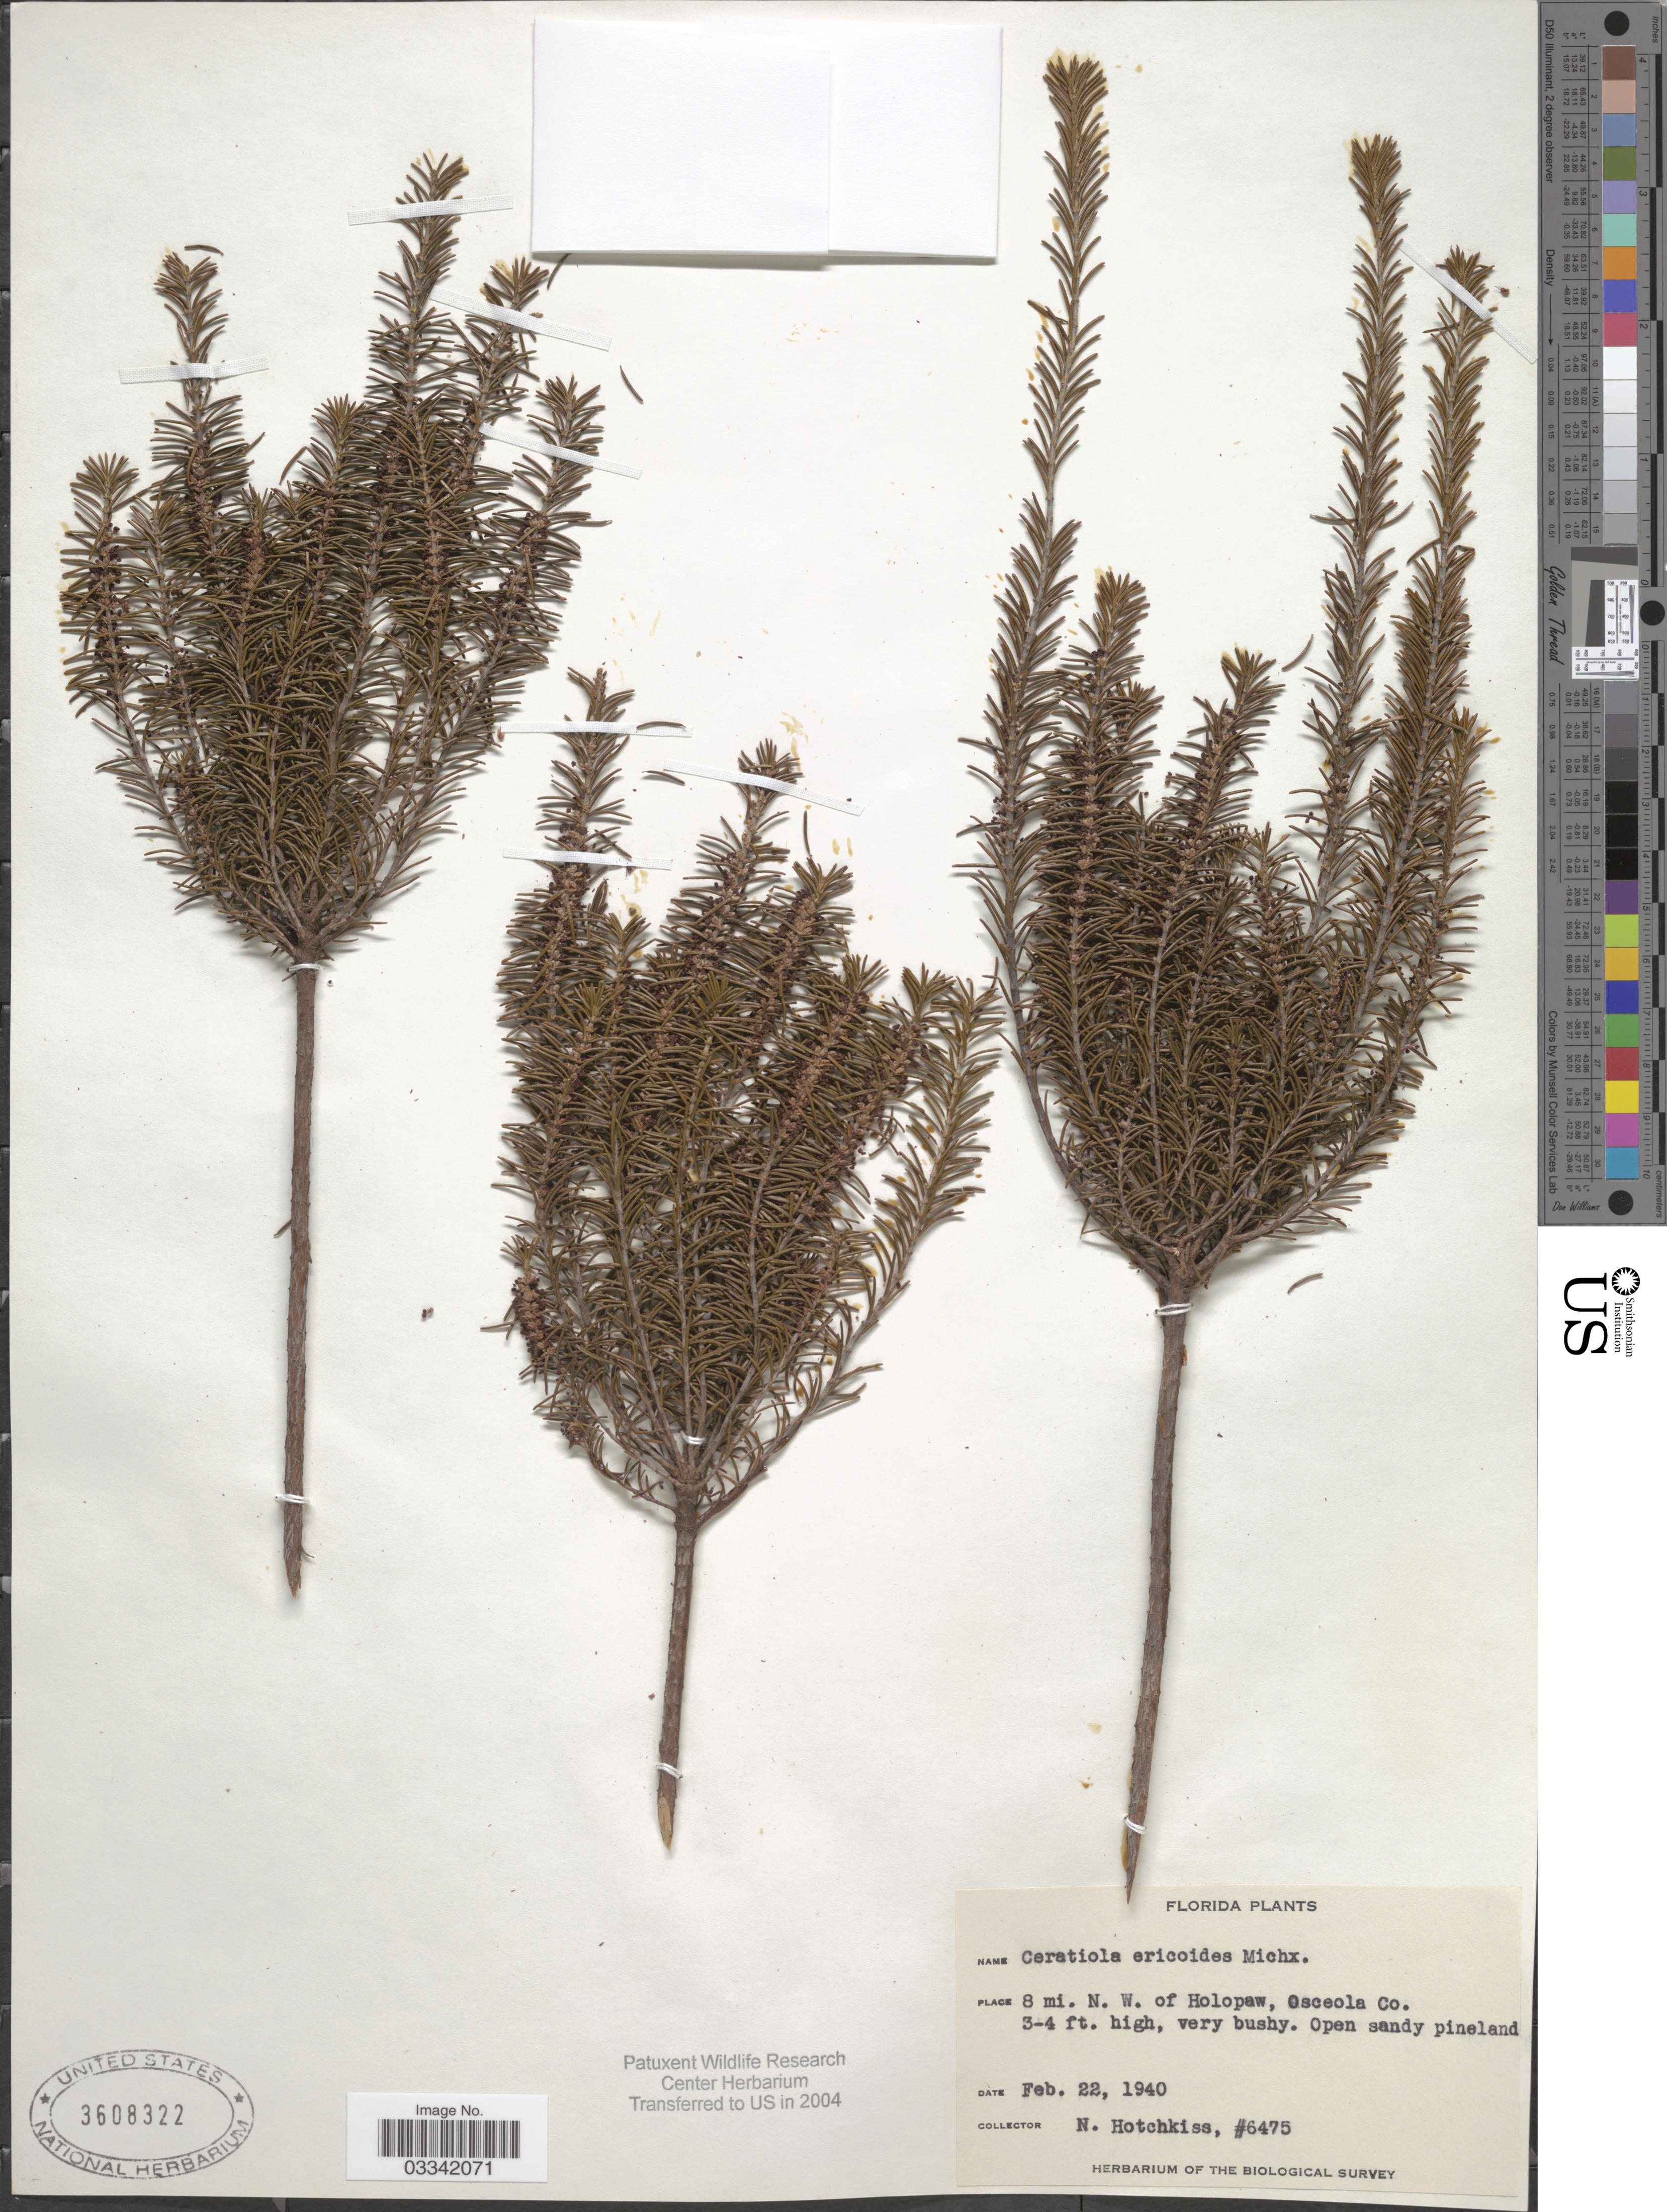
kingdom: Plantae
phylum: Tracheophyta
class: Magnoliopsida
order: Ericales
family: Ericaceae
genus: Ceratiola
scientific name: Ceratiola ericoides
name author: Michx.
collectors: N. Hotchkiss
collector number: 6475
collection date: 1940-02-22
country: United States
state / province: Florida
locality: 8 mi. N.W. of Holopaw, Osceola Co.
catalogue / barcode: US 3608322